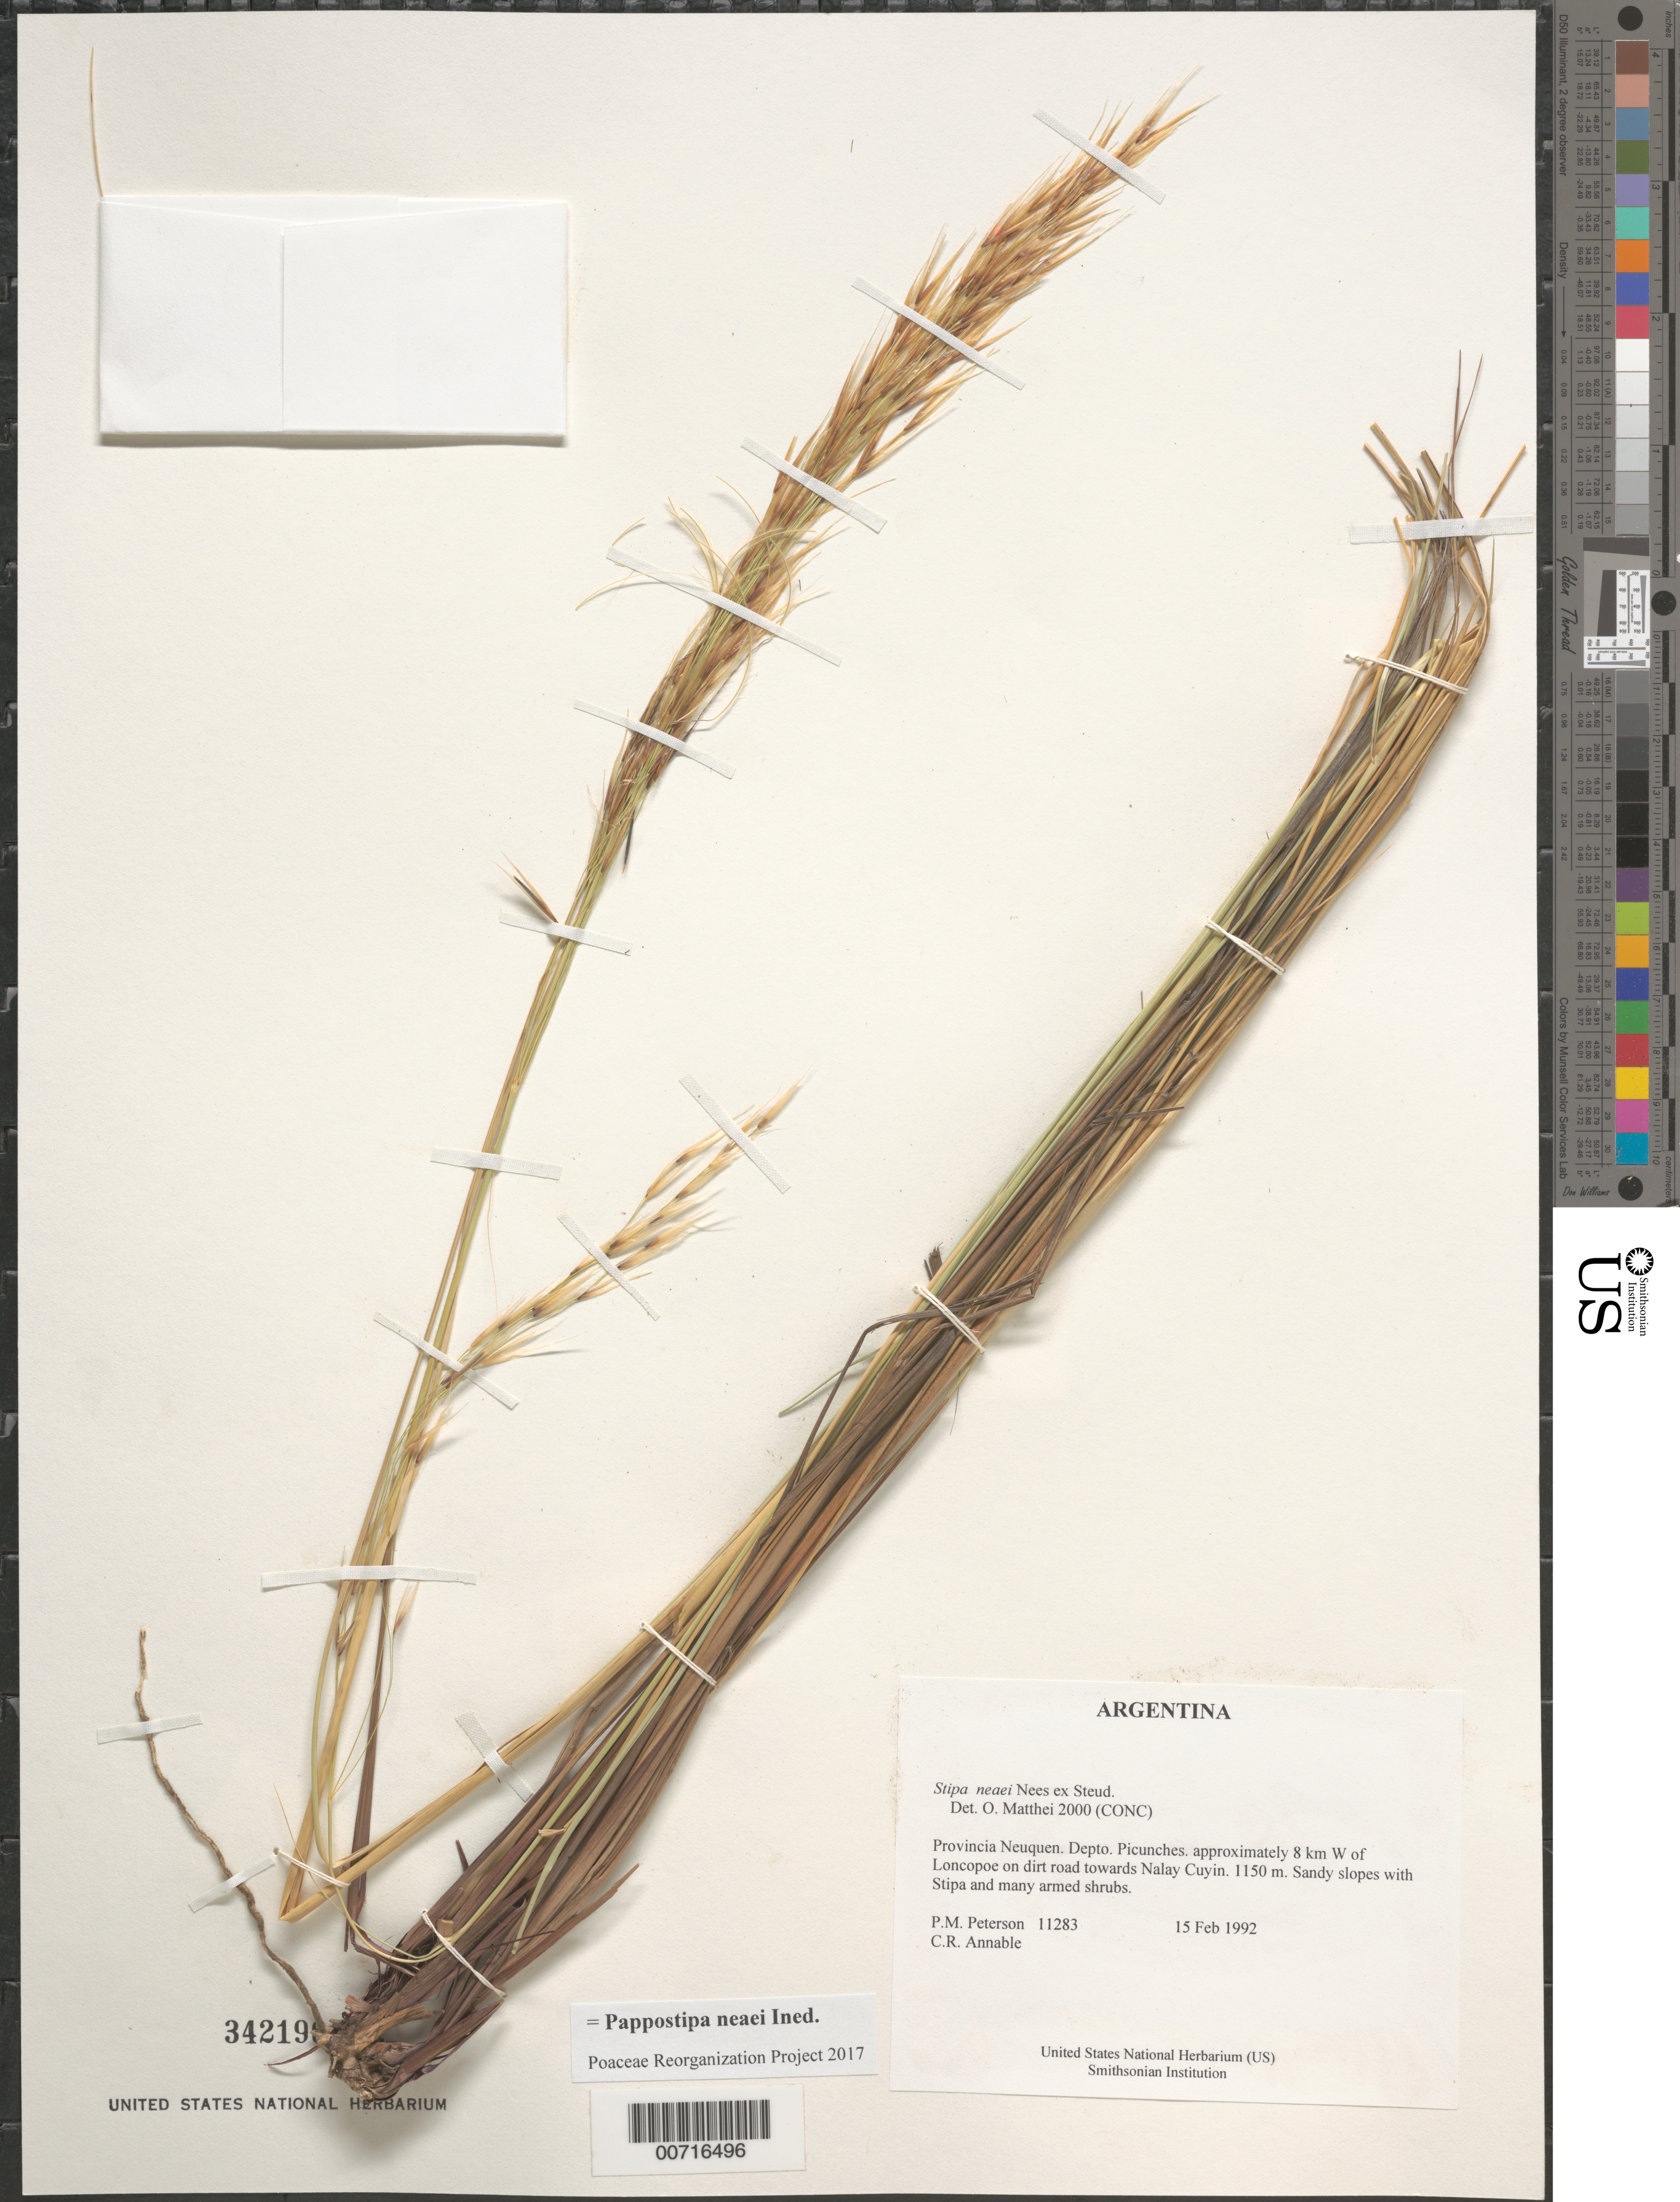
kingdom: Plantae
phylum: Tracheophyta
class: Liliopsida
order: Poales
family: Poaceae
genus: Pappostipa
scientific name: Pappostipa neaei ined.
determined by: Poaceae Reorganization Project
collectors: P. M. Peterson & C. R. Annable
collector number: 11283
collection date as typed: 15 Feb 1992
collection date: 1992-02-15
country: Argentina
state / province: Neuquen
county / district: Picunches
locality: approximately 8 km W of Loncopoe on dirt road towards Nalay Cuyin.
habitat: Sandy slopes with Stipa and many armed shrubs.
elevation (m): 1150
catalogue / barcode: US 3421961